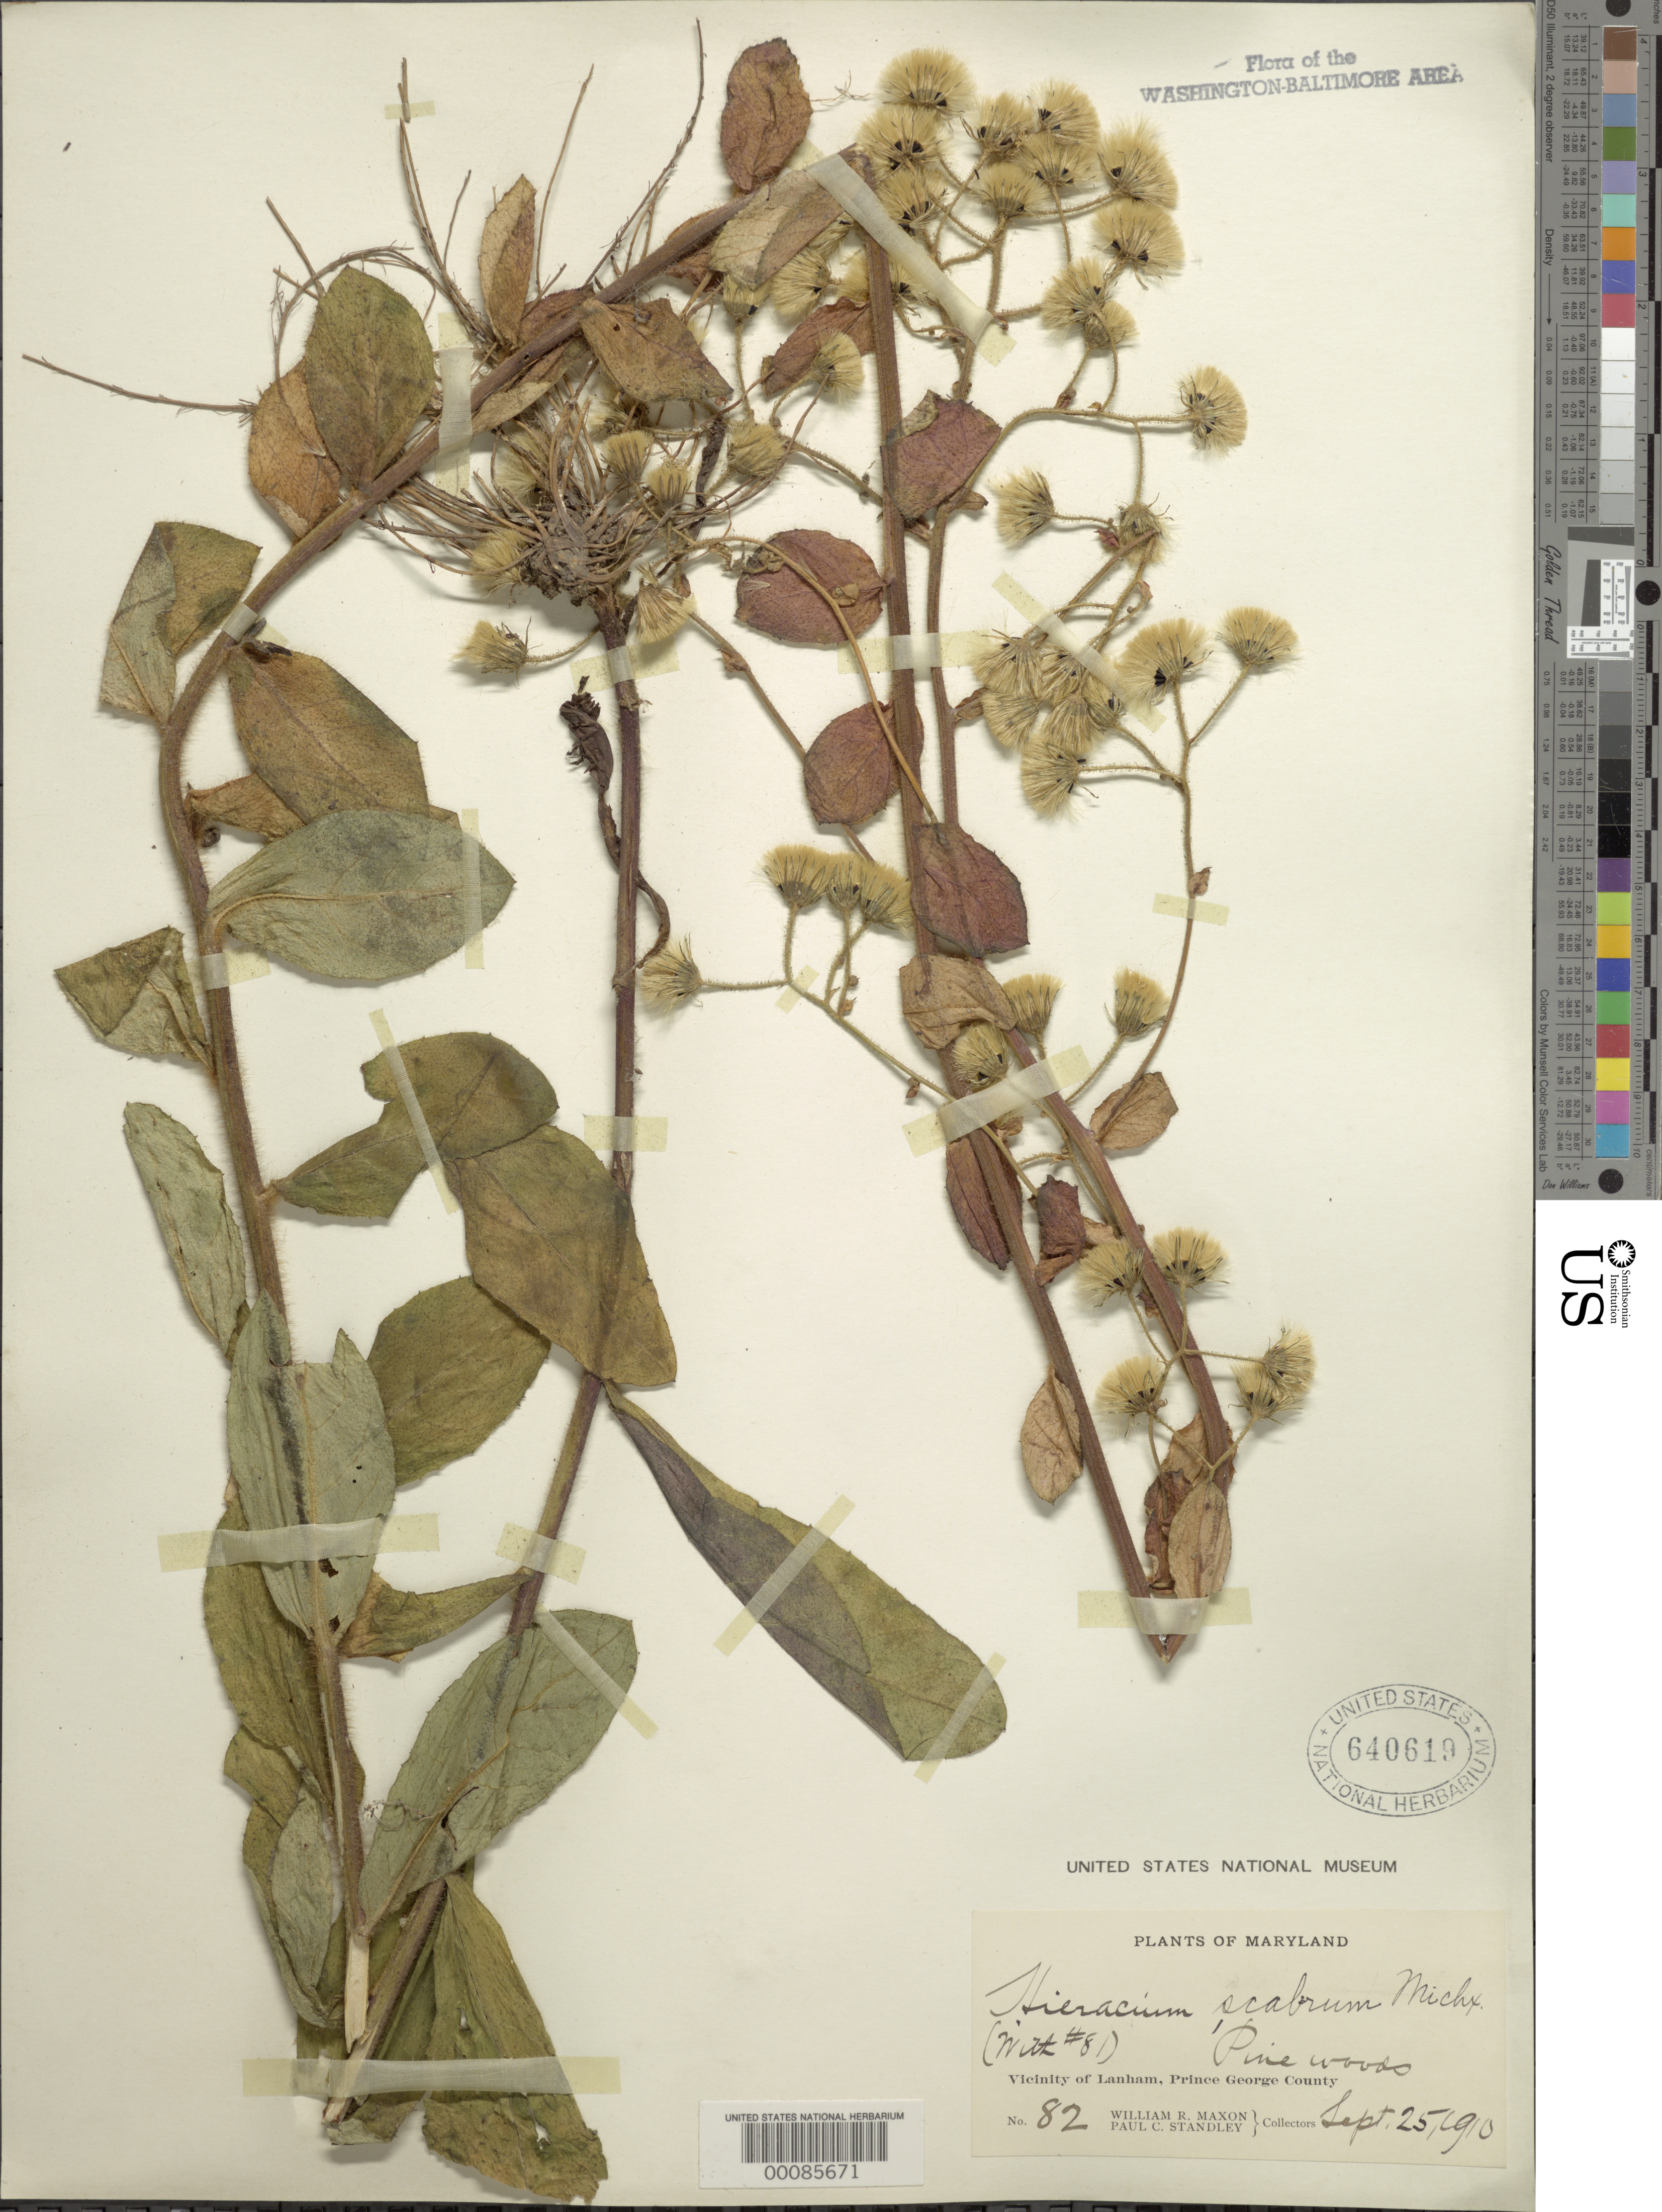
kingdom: Plantae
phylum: Tracheophyta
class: Magnoliopsida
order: Asterales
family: Asteraceae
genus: Pilosella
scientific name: Pilosella verruculata subsp. verruculata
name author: (Link) Soják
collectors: W. R. Maxon & P. C. Standley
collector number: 82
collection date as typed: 25 Sep 1910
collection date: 1910-09-25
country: United States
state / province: Maryland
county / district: Prince George's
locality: Lanham vicinity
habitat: Pine woods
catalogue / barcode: US 640619